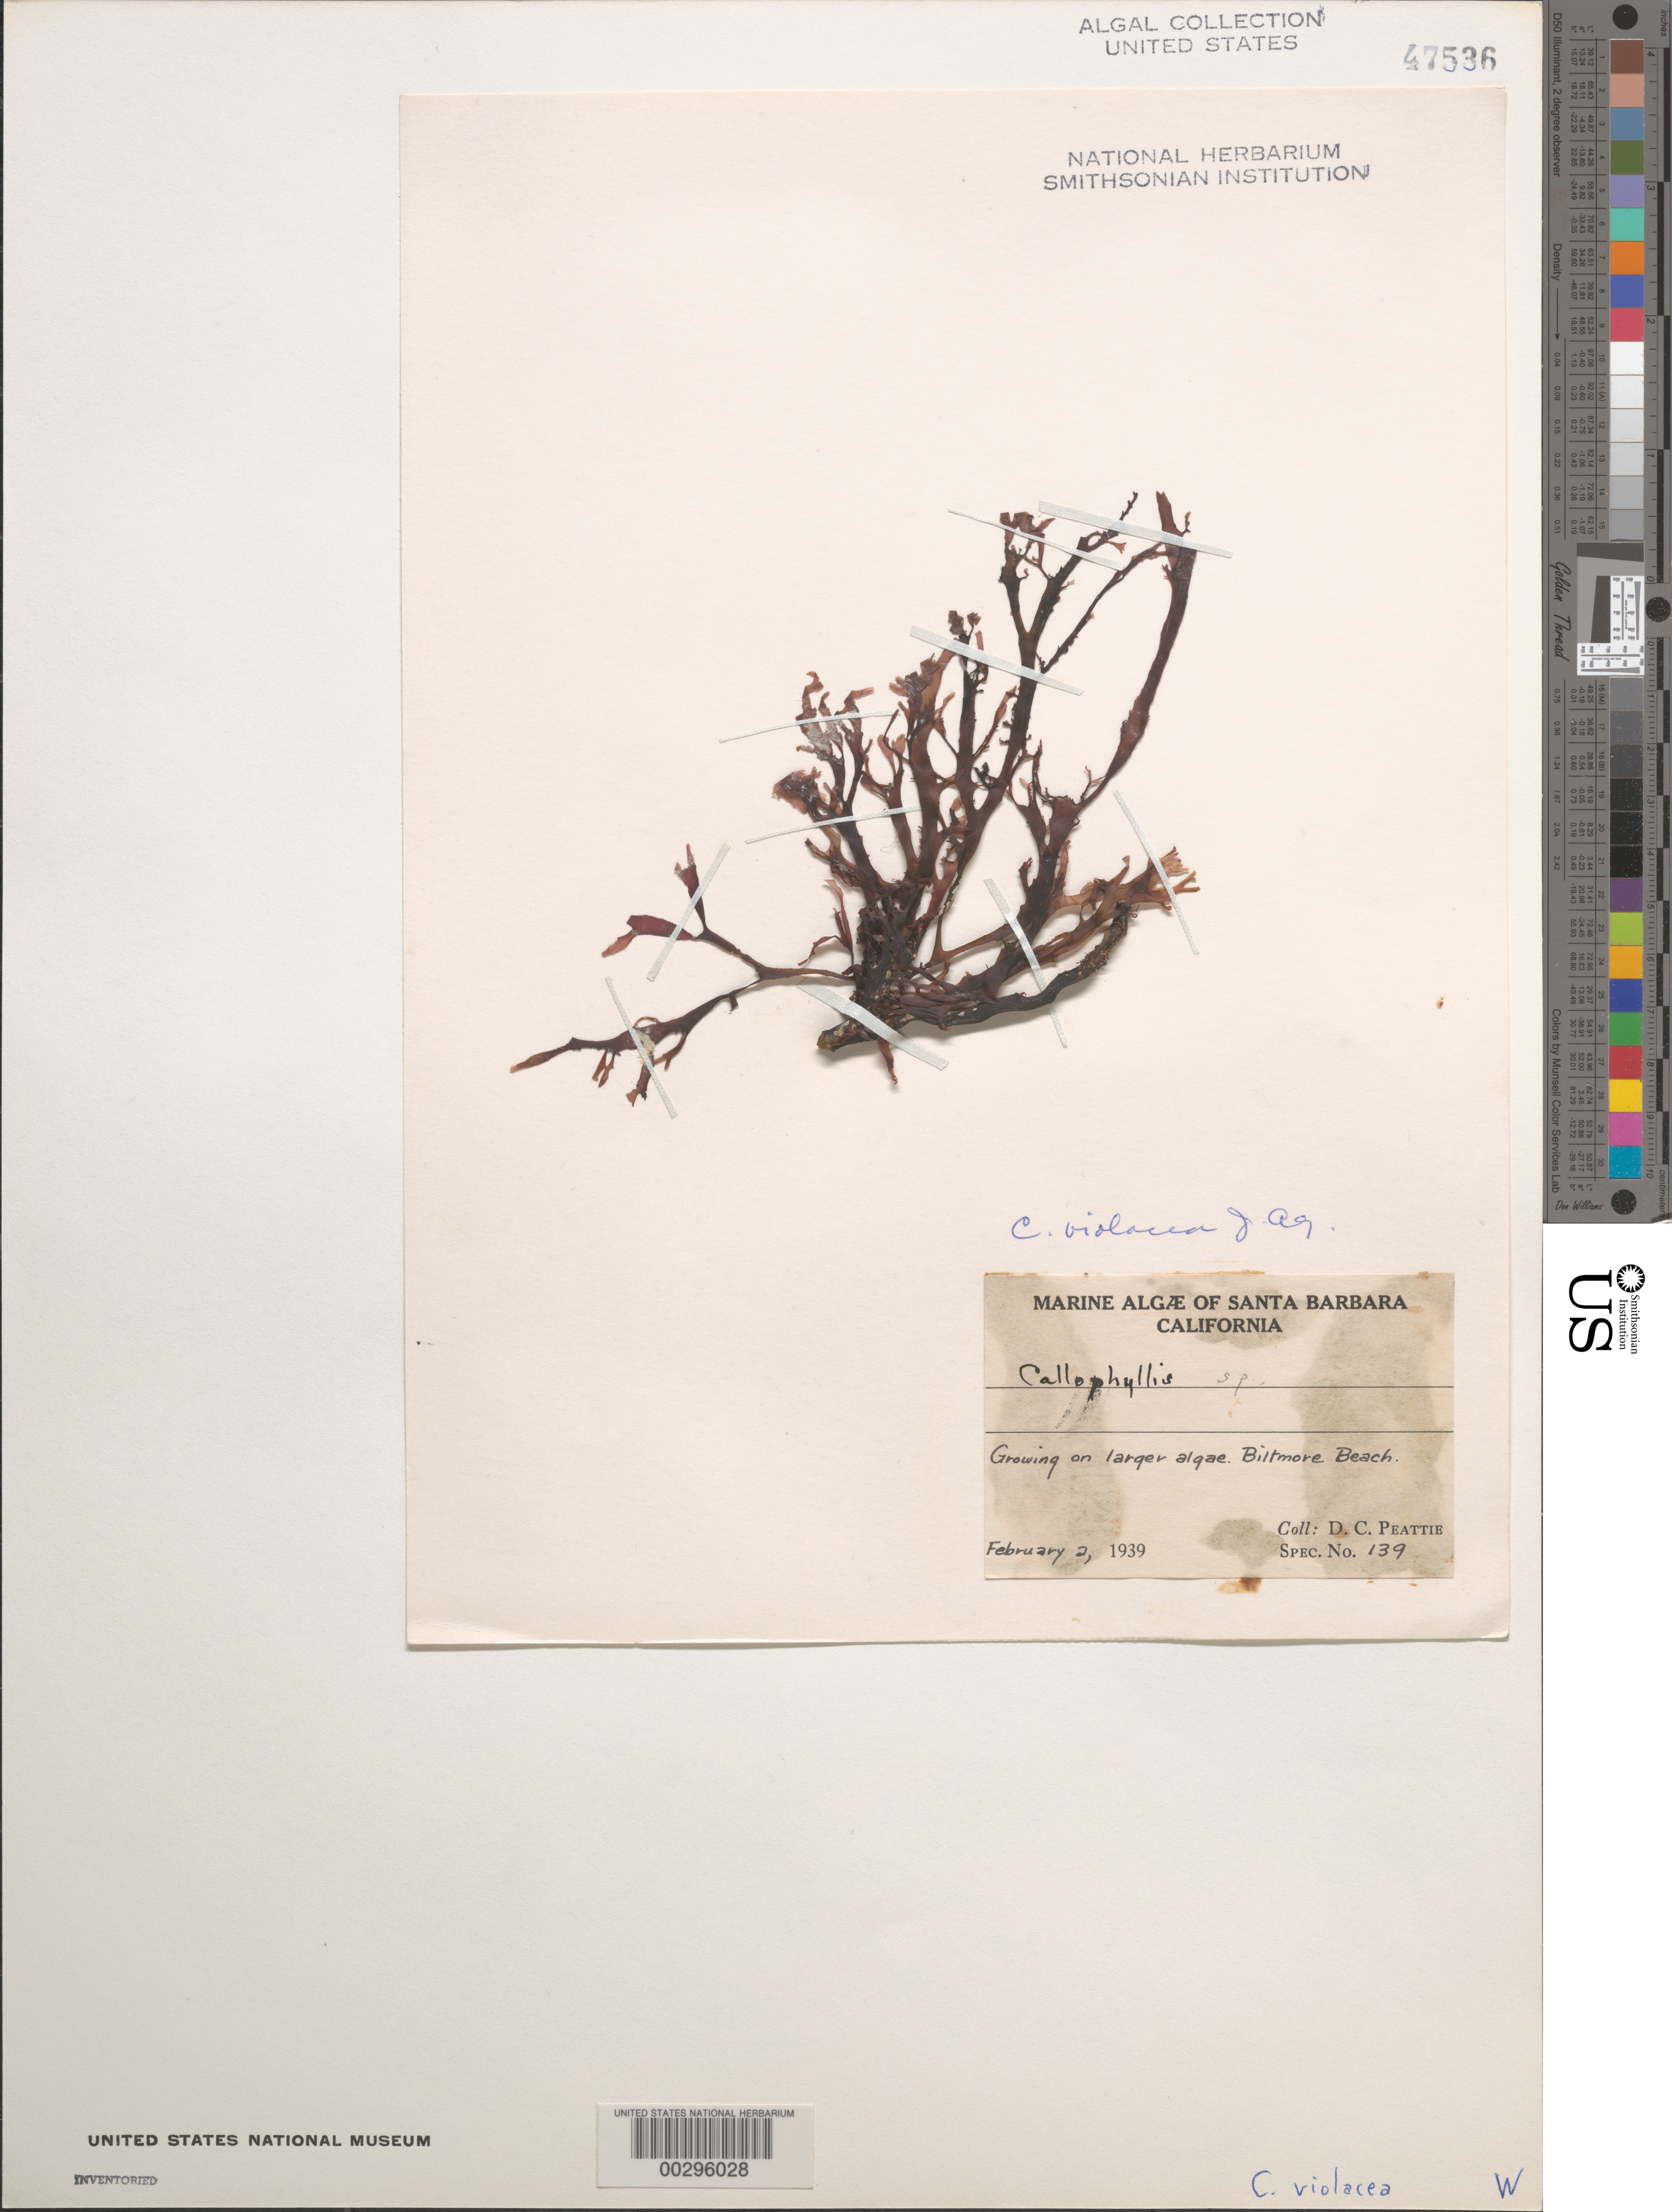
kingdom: Plantae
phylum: Rhodophyta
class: Florideophyceae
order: Gigartinales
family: Kallymeniaceae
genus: Callophyllis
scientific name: Callophyllis violacea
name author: J. Agardh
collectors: D. Peattie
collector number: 139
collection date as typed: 02 Feb 1939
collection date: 1939-02-02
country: United States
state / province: California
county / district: Santa Barbara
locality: Biltmore Beach, Santa Barbara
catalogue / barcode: US 47536